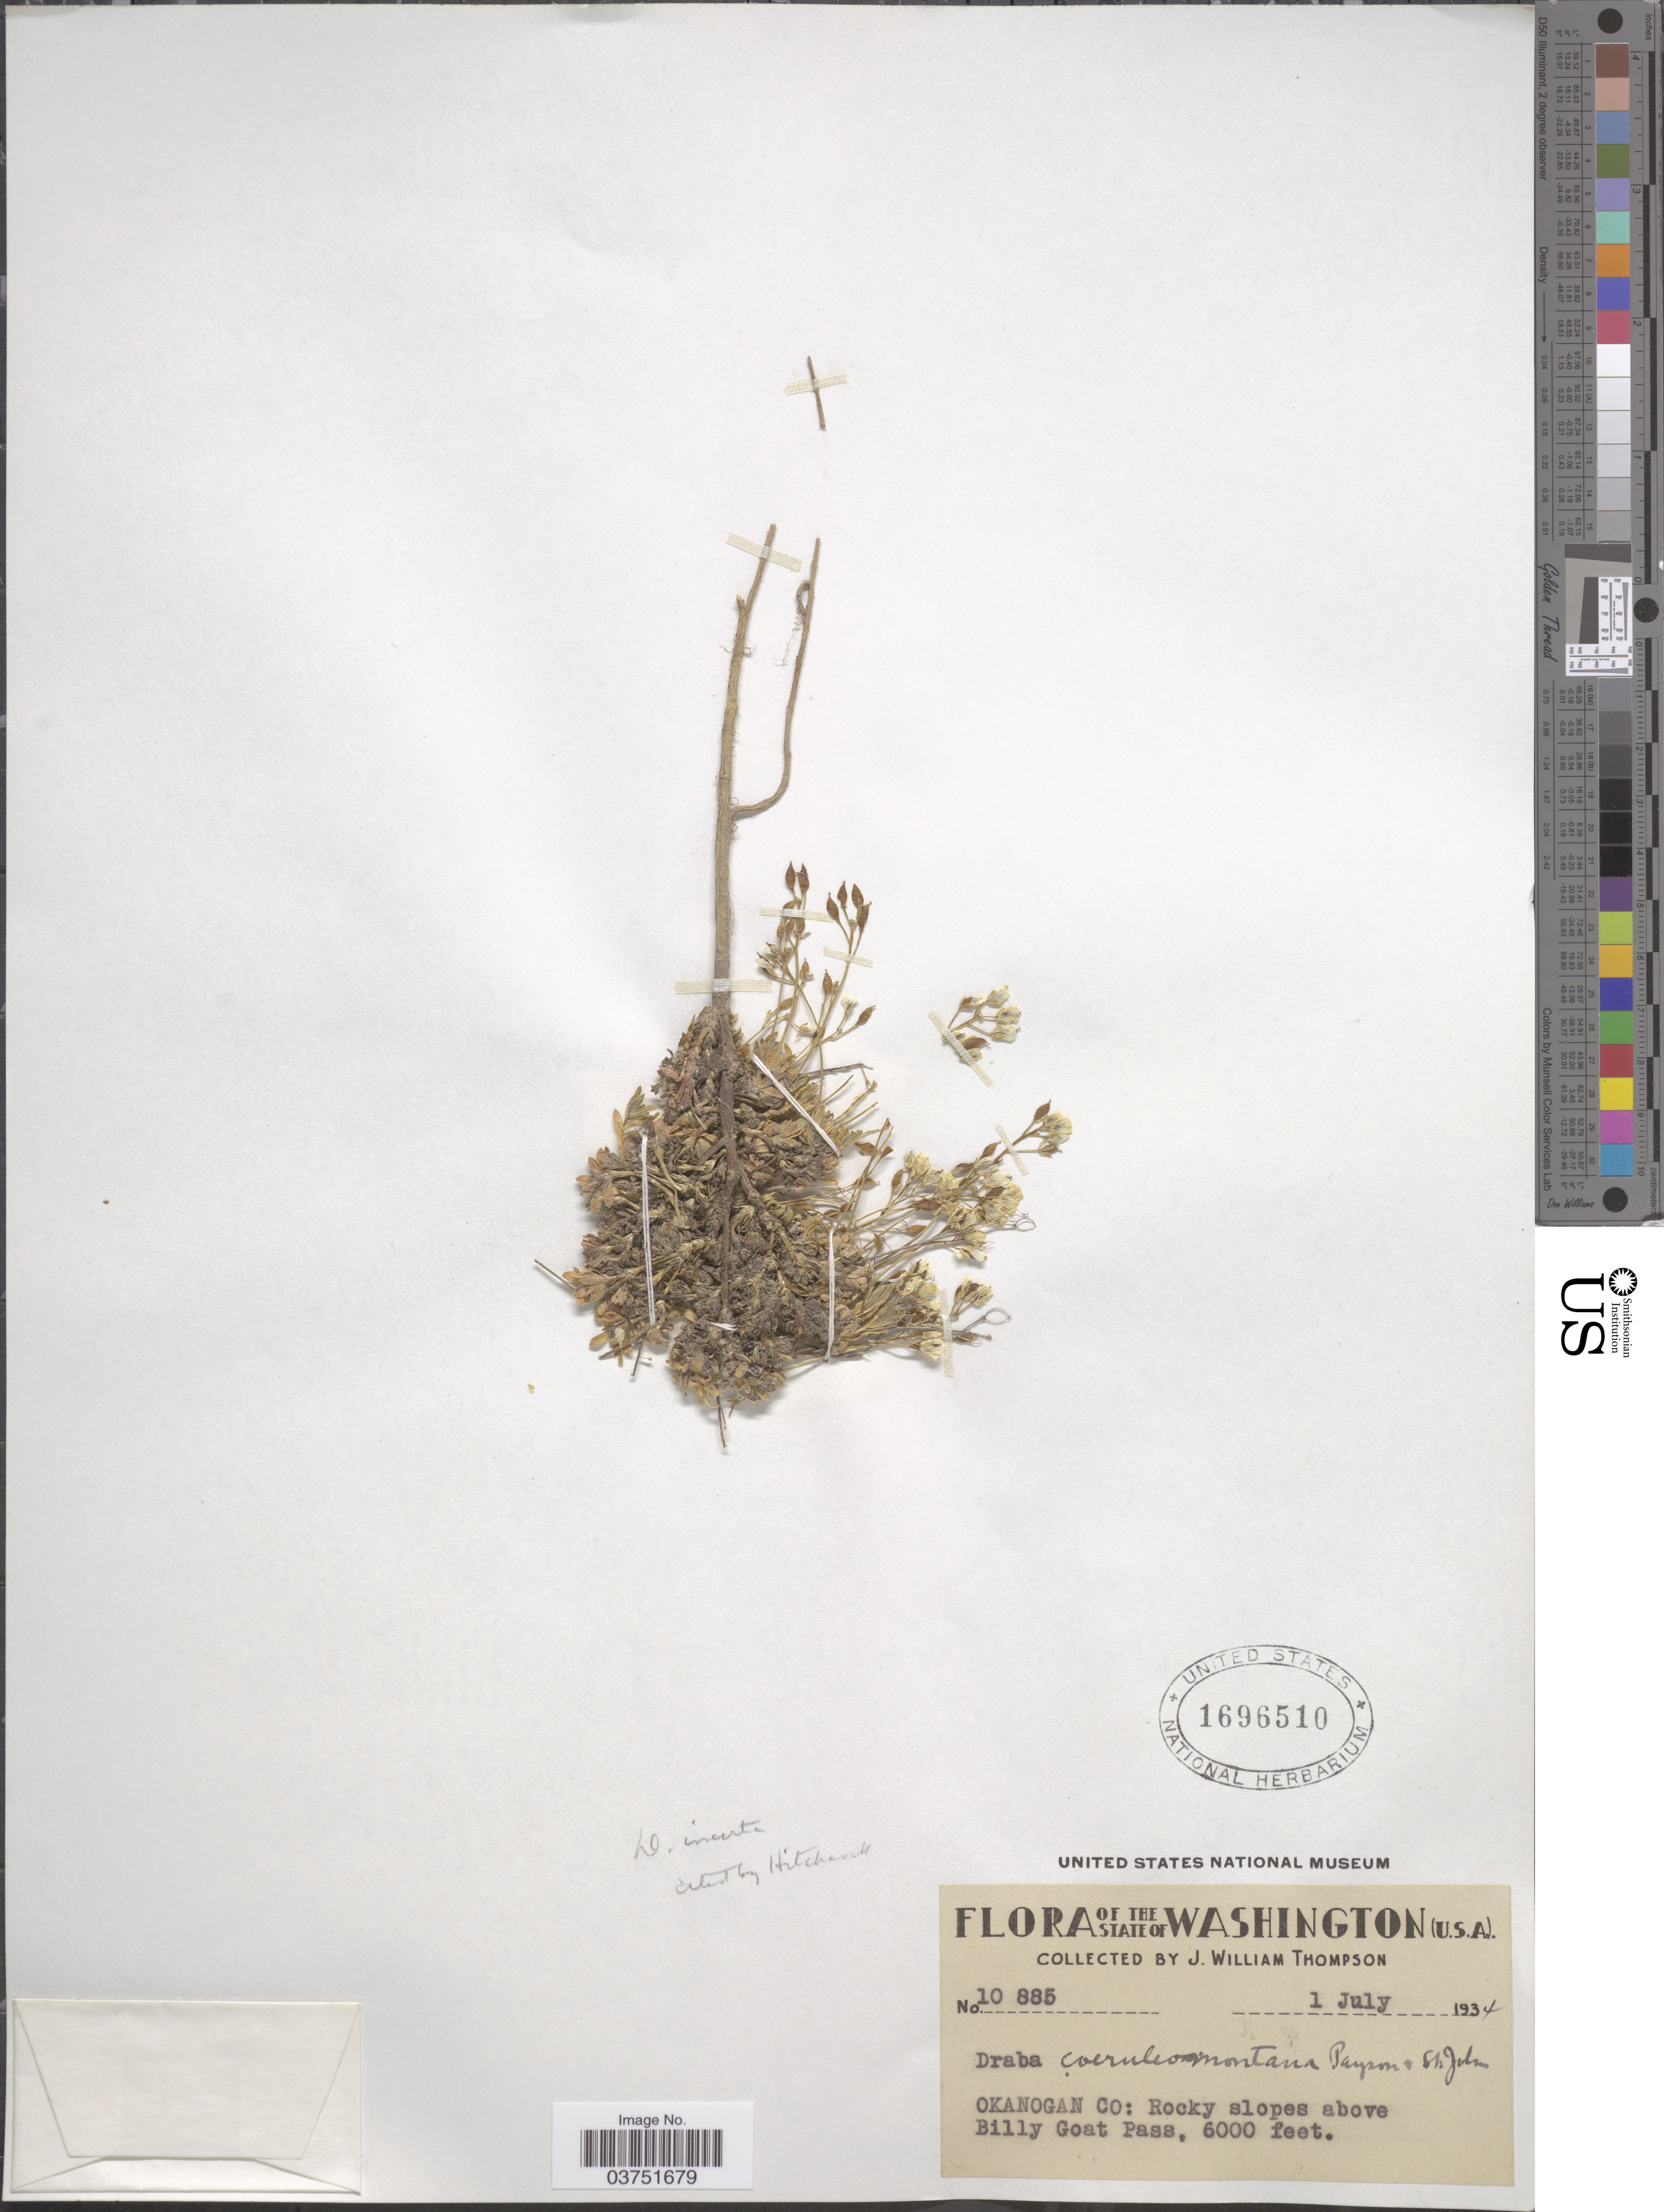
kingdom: Plantae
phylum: Tracheophyta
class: Magnoliopsida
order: Brassicales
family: Brassicaceae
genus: Draba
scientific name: Draba incerta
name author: Payson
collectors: J. W. Thompson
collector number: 10885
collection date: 1934-07-01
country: United States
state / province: Washington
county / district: Okanogan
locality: Okanogan Co: Rocky slopes above Billy Goat Pass.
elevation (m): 1829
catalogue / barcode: US 1696510